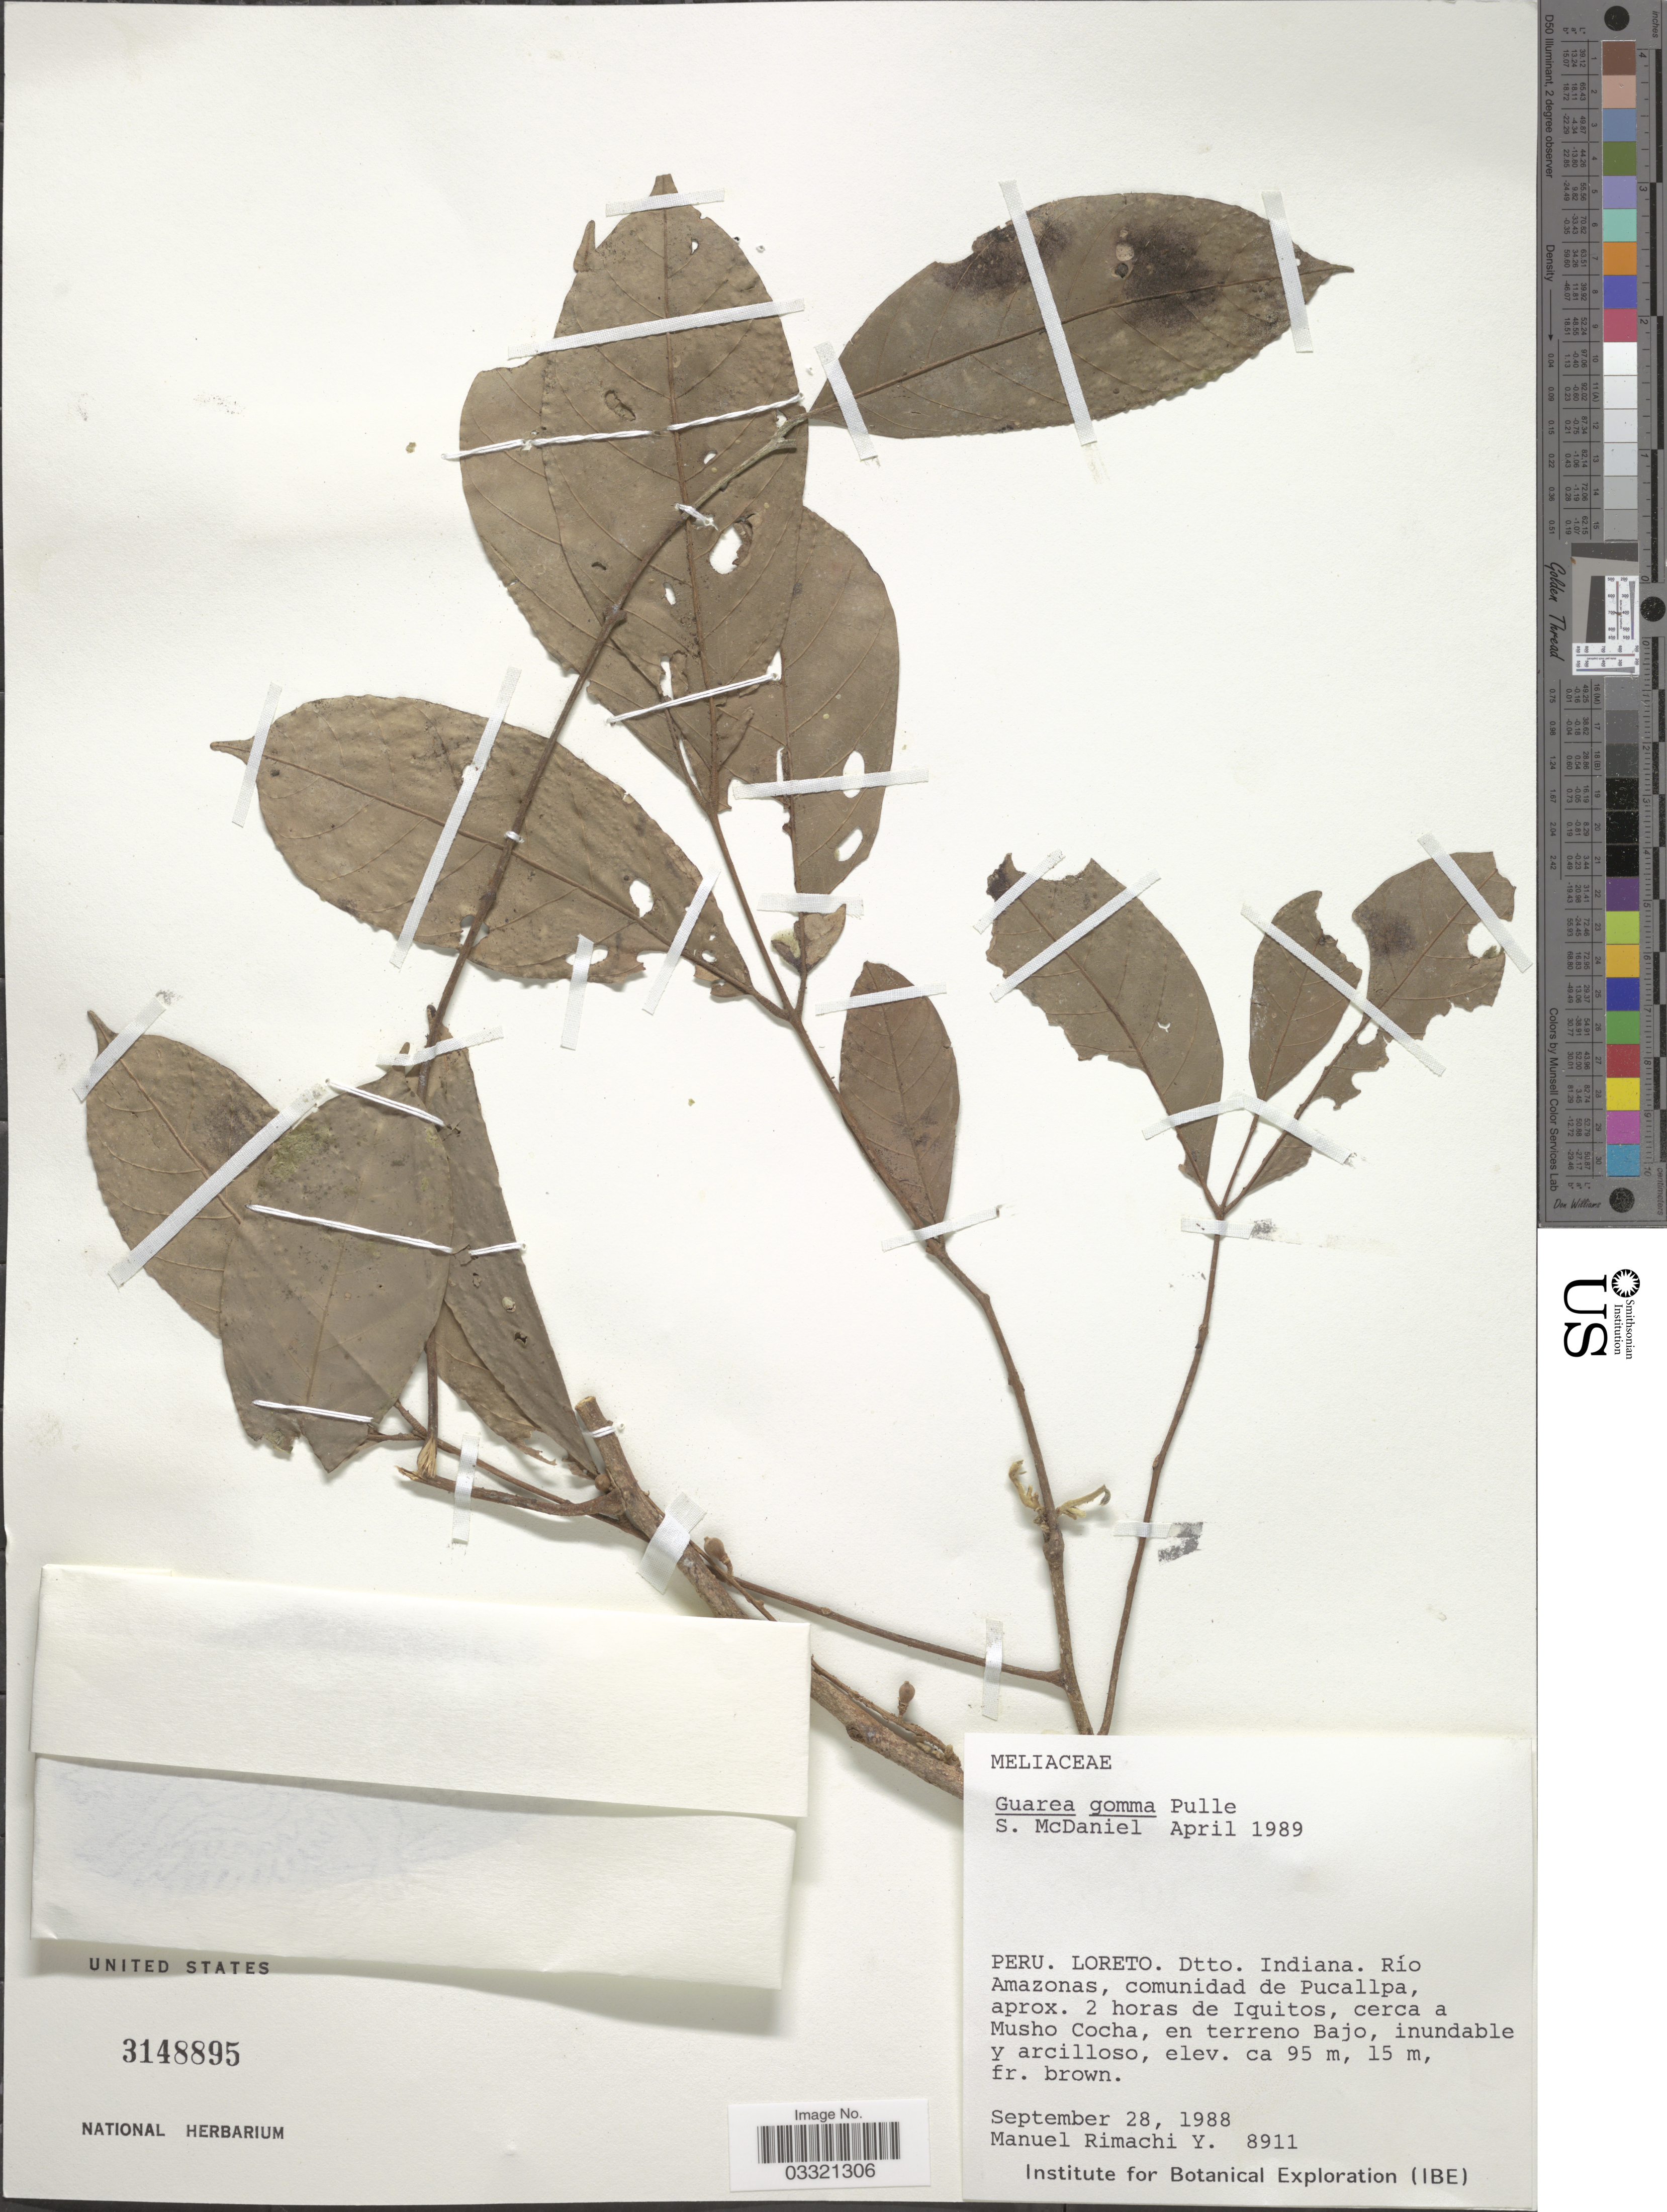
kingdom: Plantae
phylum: Tracheophyta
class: Magnoliopsida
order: Sapindales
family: Meliaceae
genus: Guarea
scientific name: Guarea gomma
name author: Pulle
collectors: M. Rimachi Y.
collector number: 8911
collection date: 1988-09-28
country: Peru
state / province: Loreto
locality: Dtto. Indiana. Río Amazonas, comunidad de Pucallpa, aprox. 2 horas de Iquitos, cerca a Musho Cocha, en terreno Bajo.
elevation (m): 95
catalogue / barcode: US 3148895